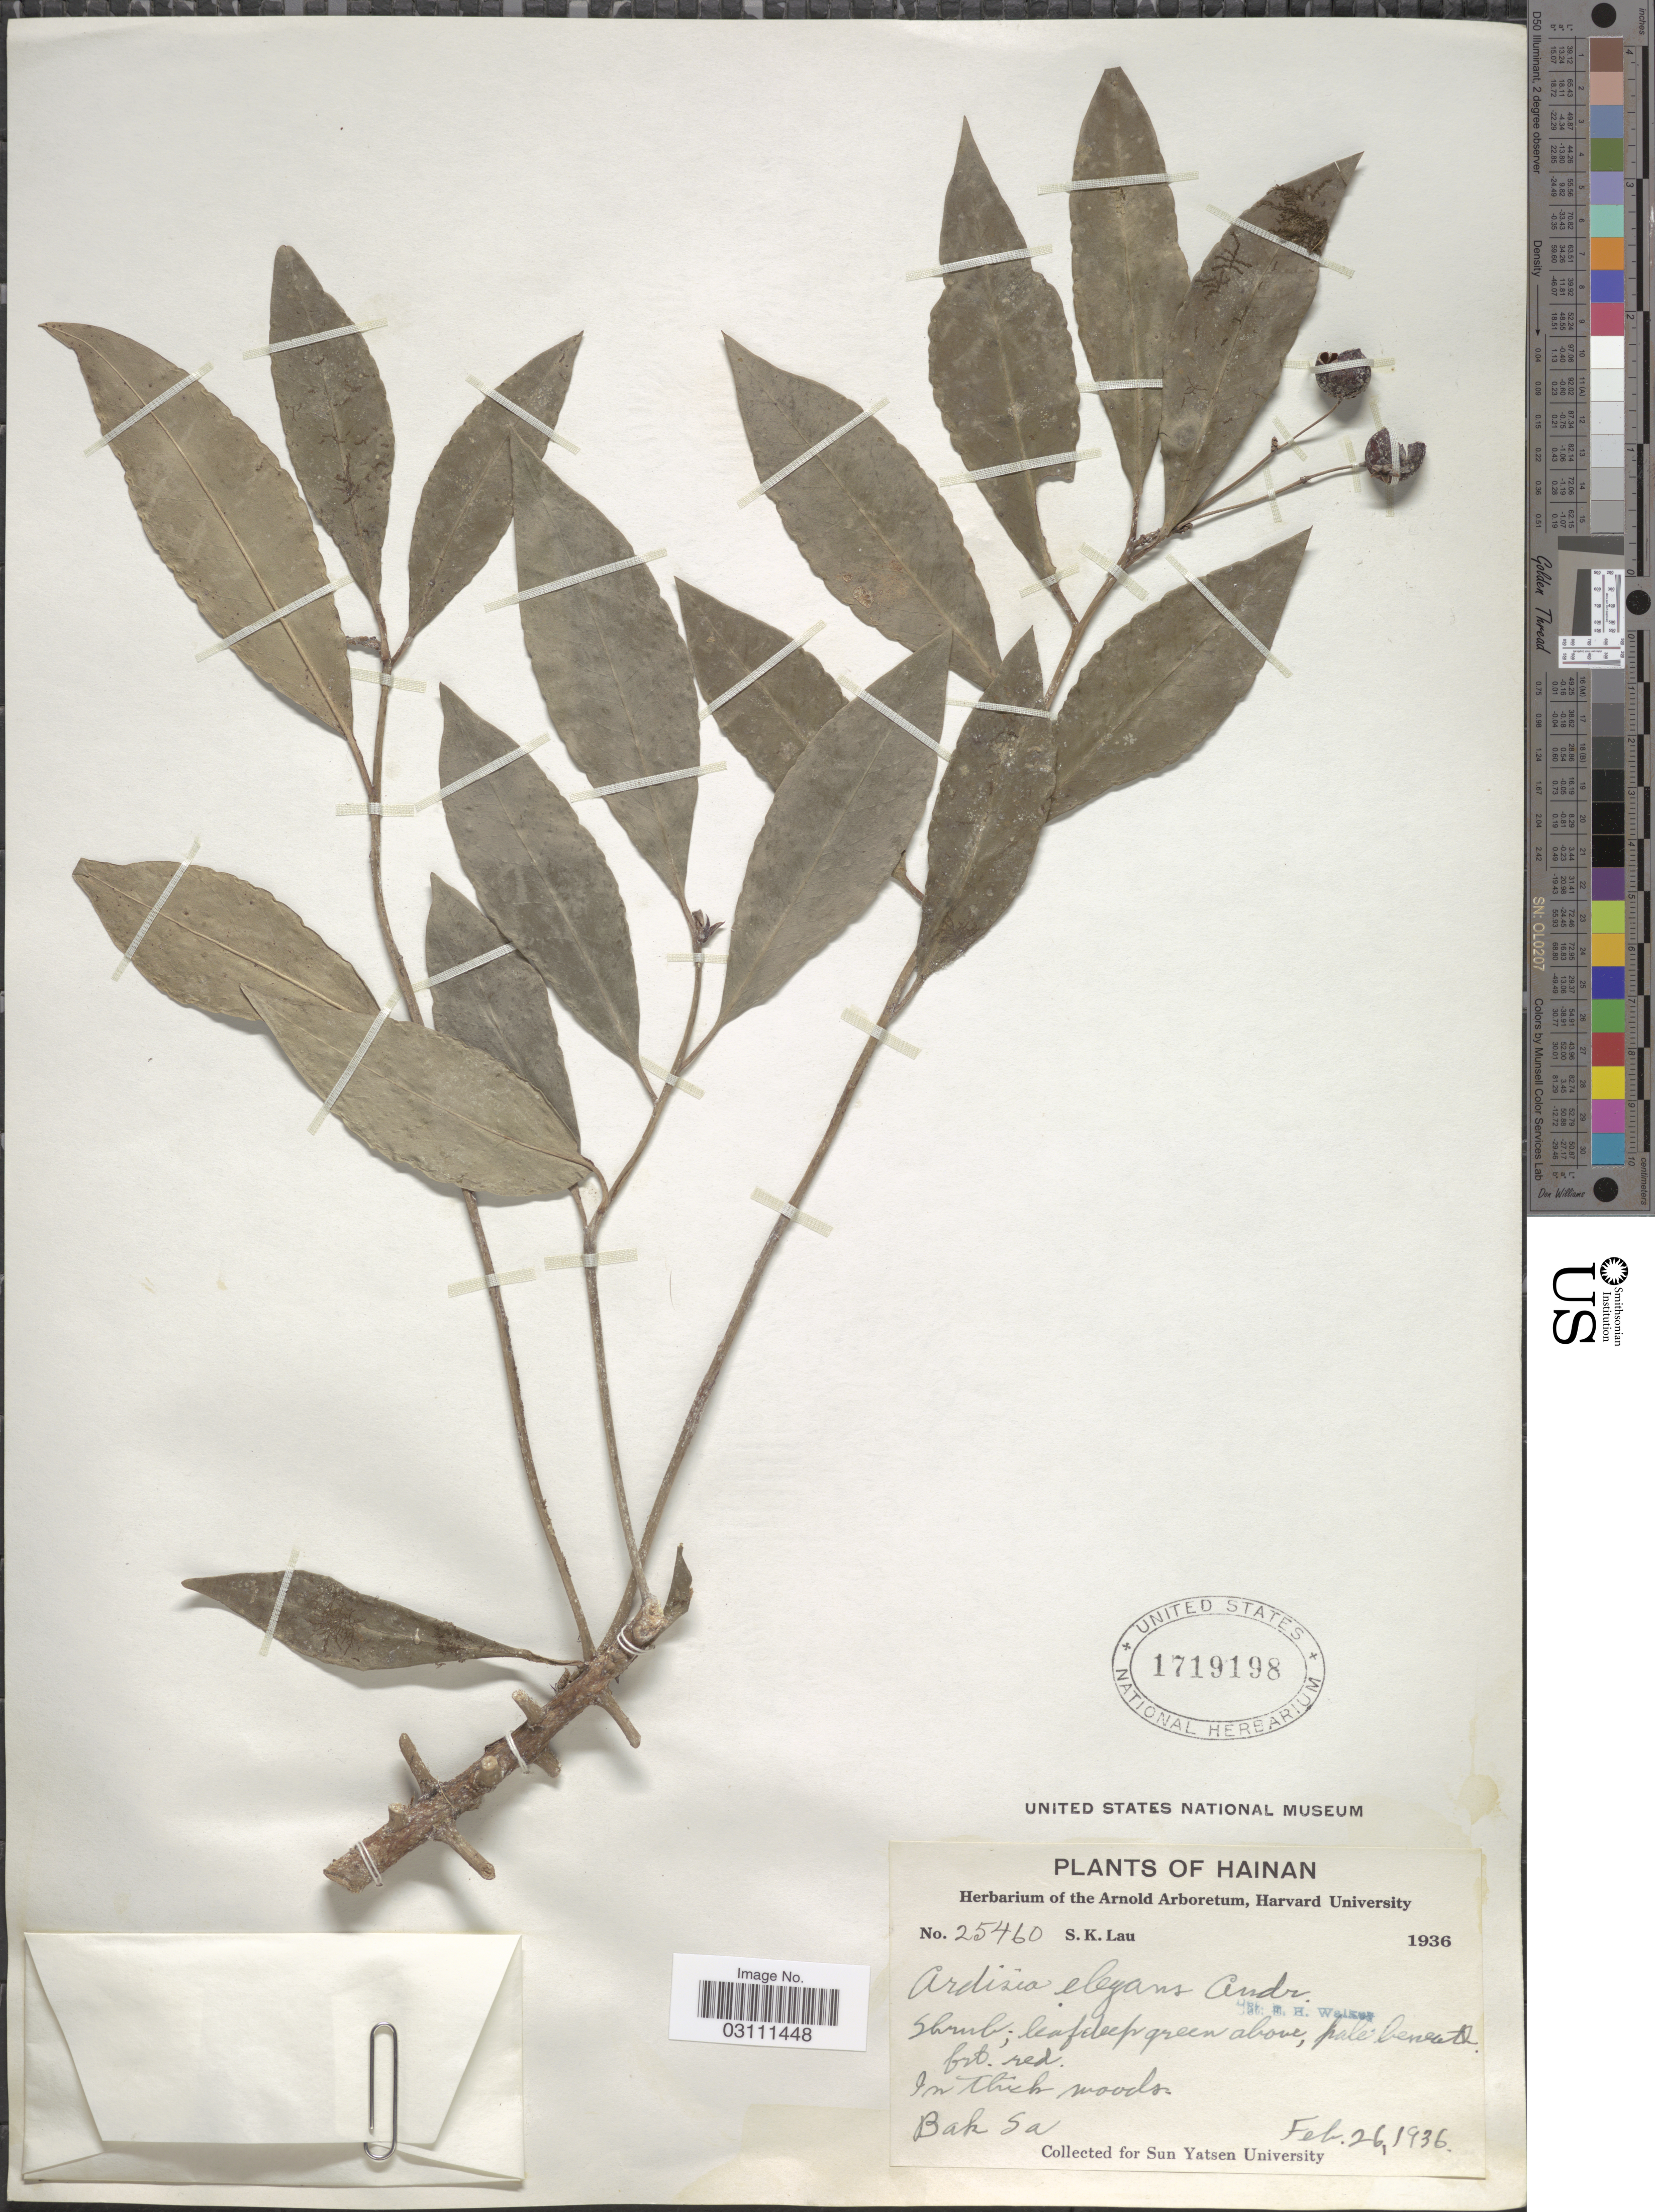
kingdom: Plantae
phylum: Tracheophyta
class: Magnoliopsida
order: Ericales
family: Primulaceae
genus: Ardisia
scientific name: Ardisia elegans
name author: Andrews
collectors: S. K. Lau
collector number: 25460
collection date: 1936-02-26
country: China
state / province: Hainan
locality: Bak Sa.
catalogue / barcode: US 1719198